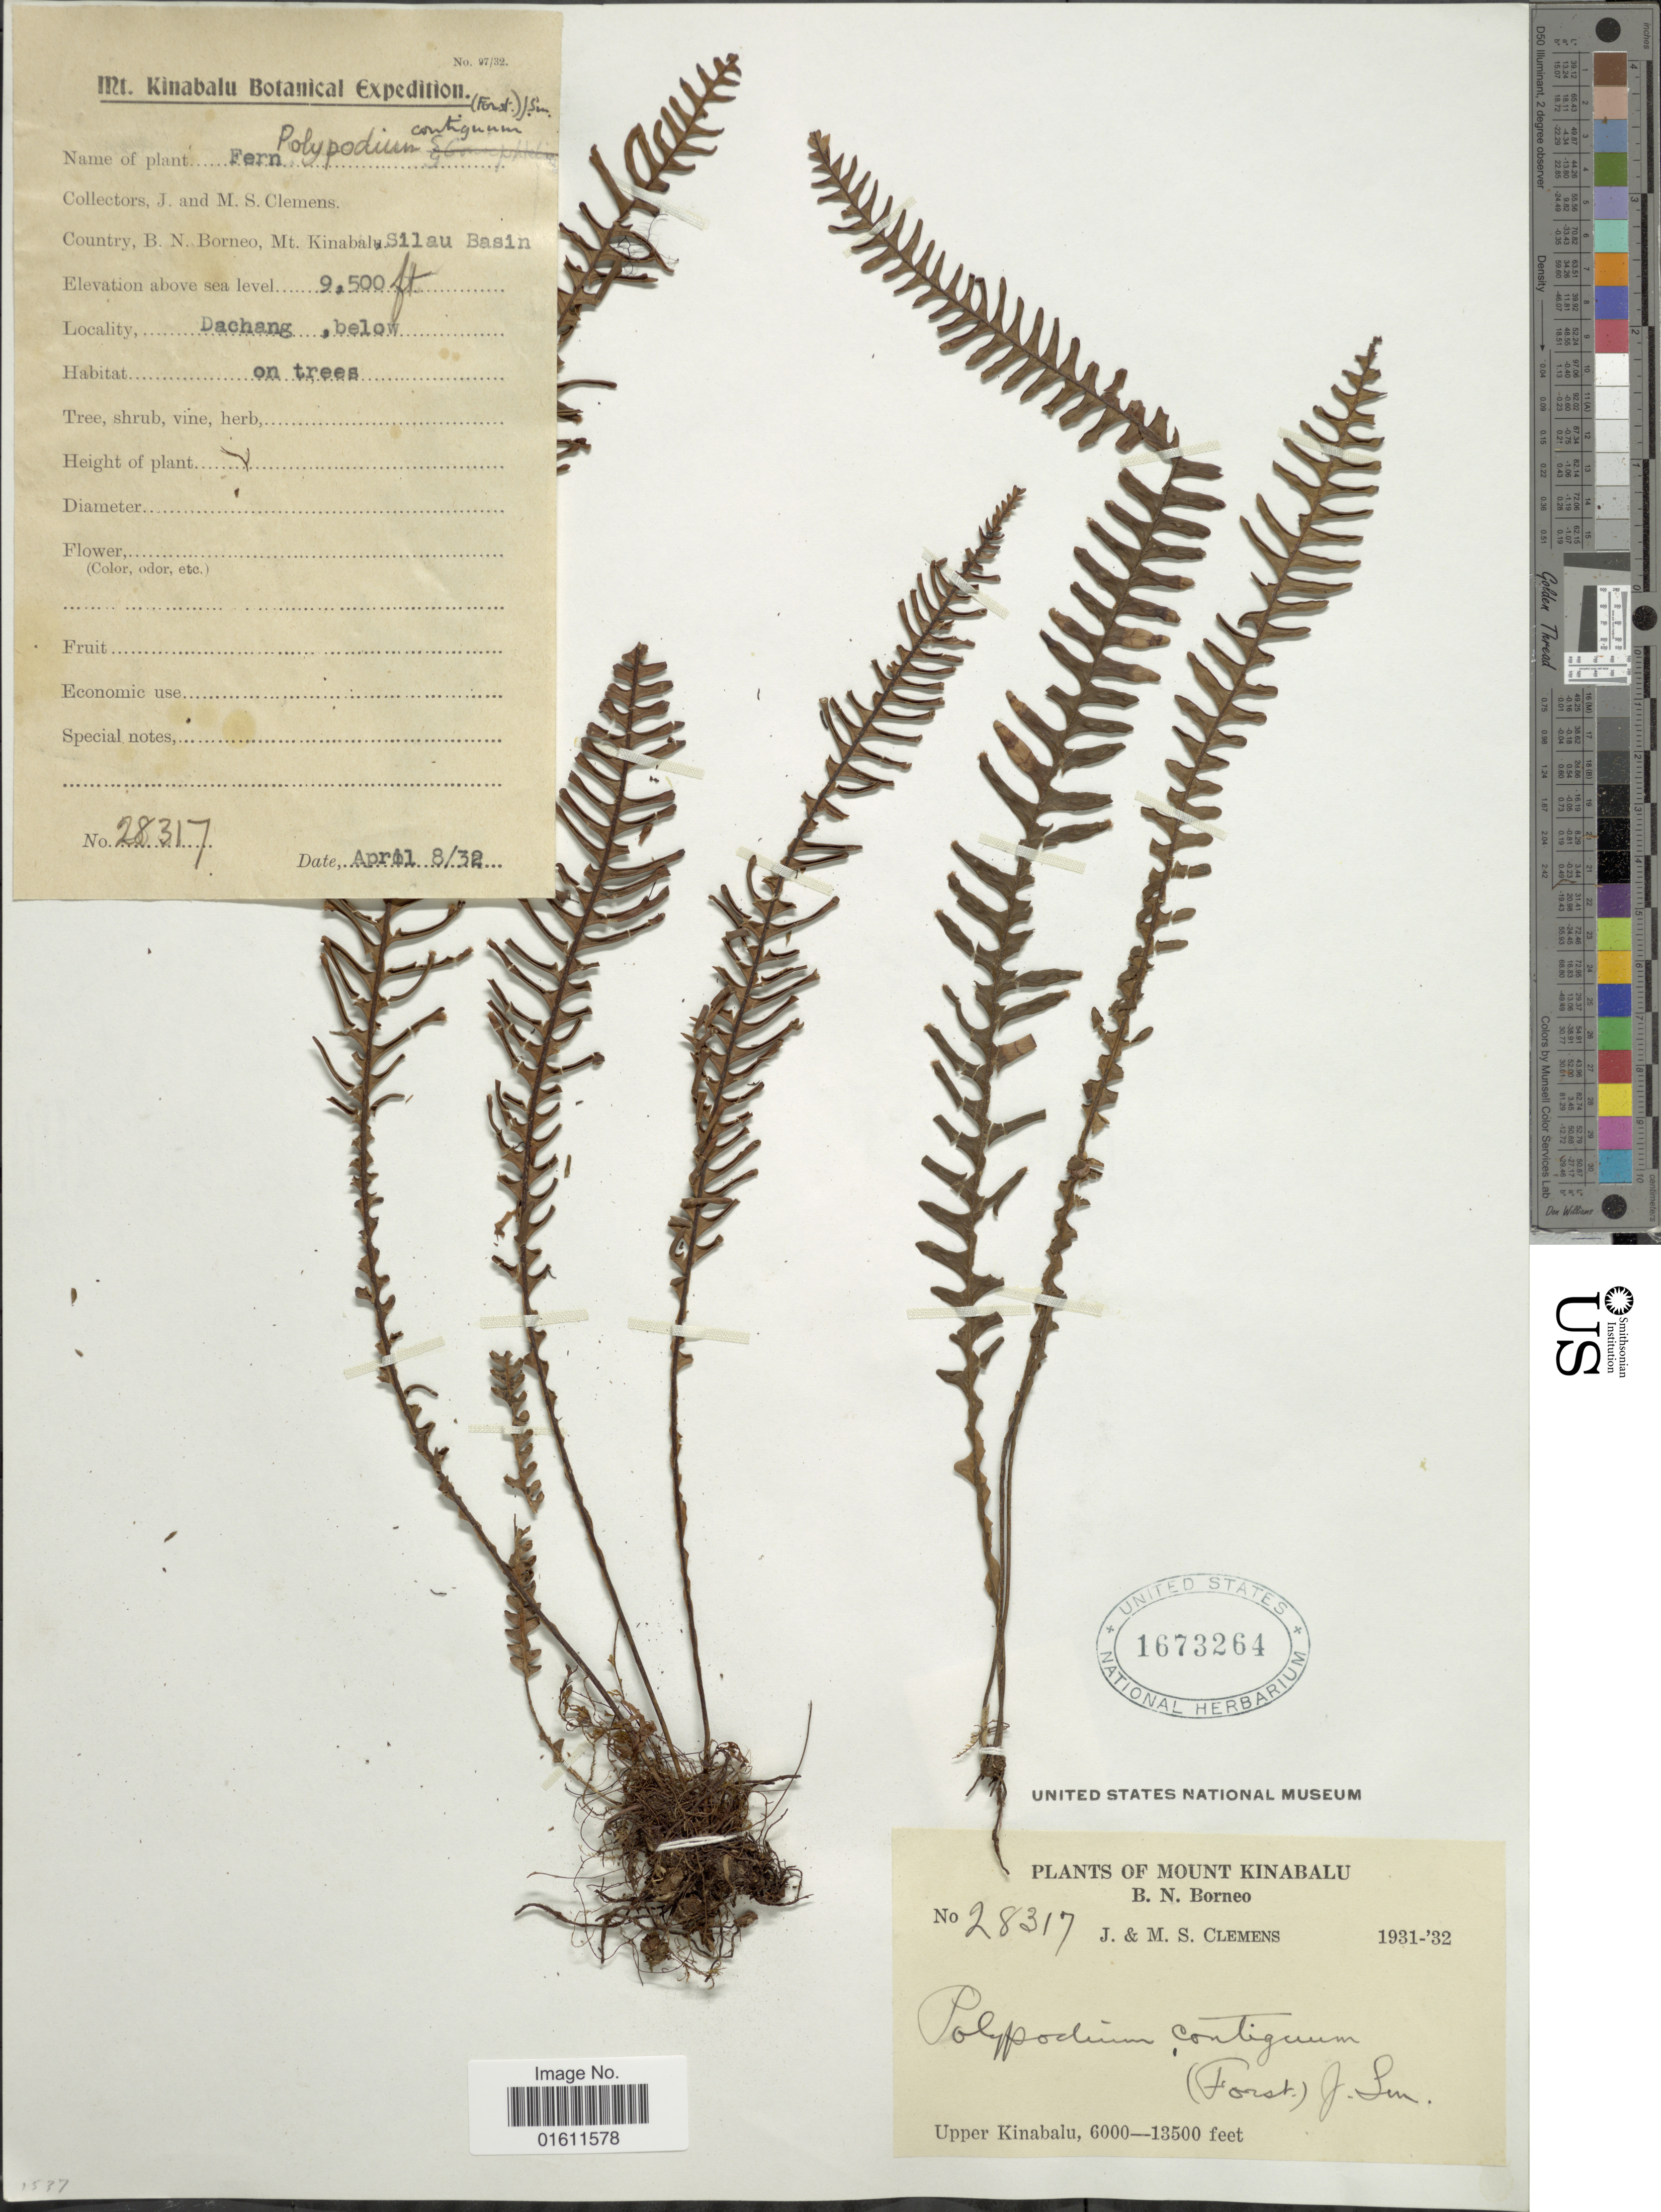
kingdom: Plantae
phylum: Tracheophyta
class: Polypodiopsida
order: Polypodiales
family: Polypodiaceae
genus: Prosaptia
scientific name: Prosaptia contigua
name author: (G. Forst.) Presl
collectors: J. Clemens & M. S. Clemens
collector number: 28317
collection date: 1932-04-08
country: Malaysia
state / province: Sabah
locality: Mt. Kinabalu, B. N. Borneo, Silau Basin, Dachang, below trees, upper Kinabalu.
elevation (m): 2896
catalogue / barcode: US 1673264